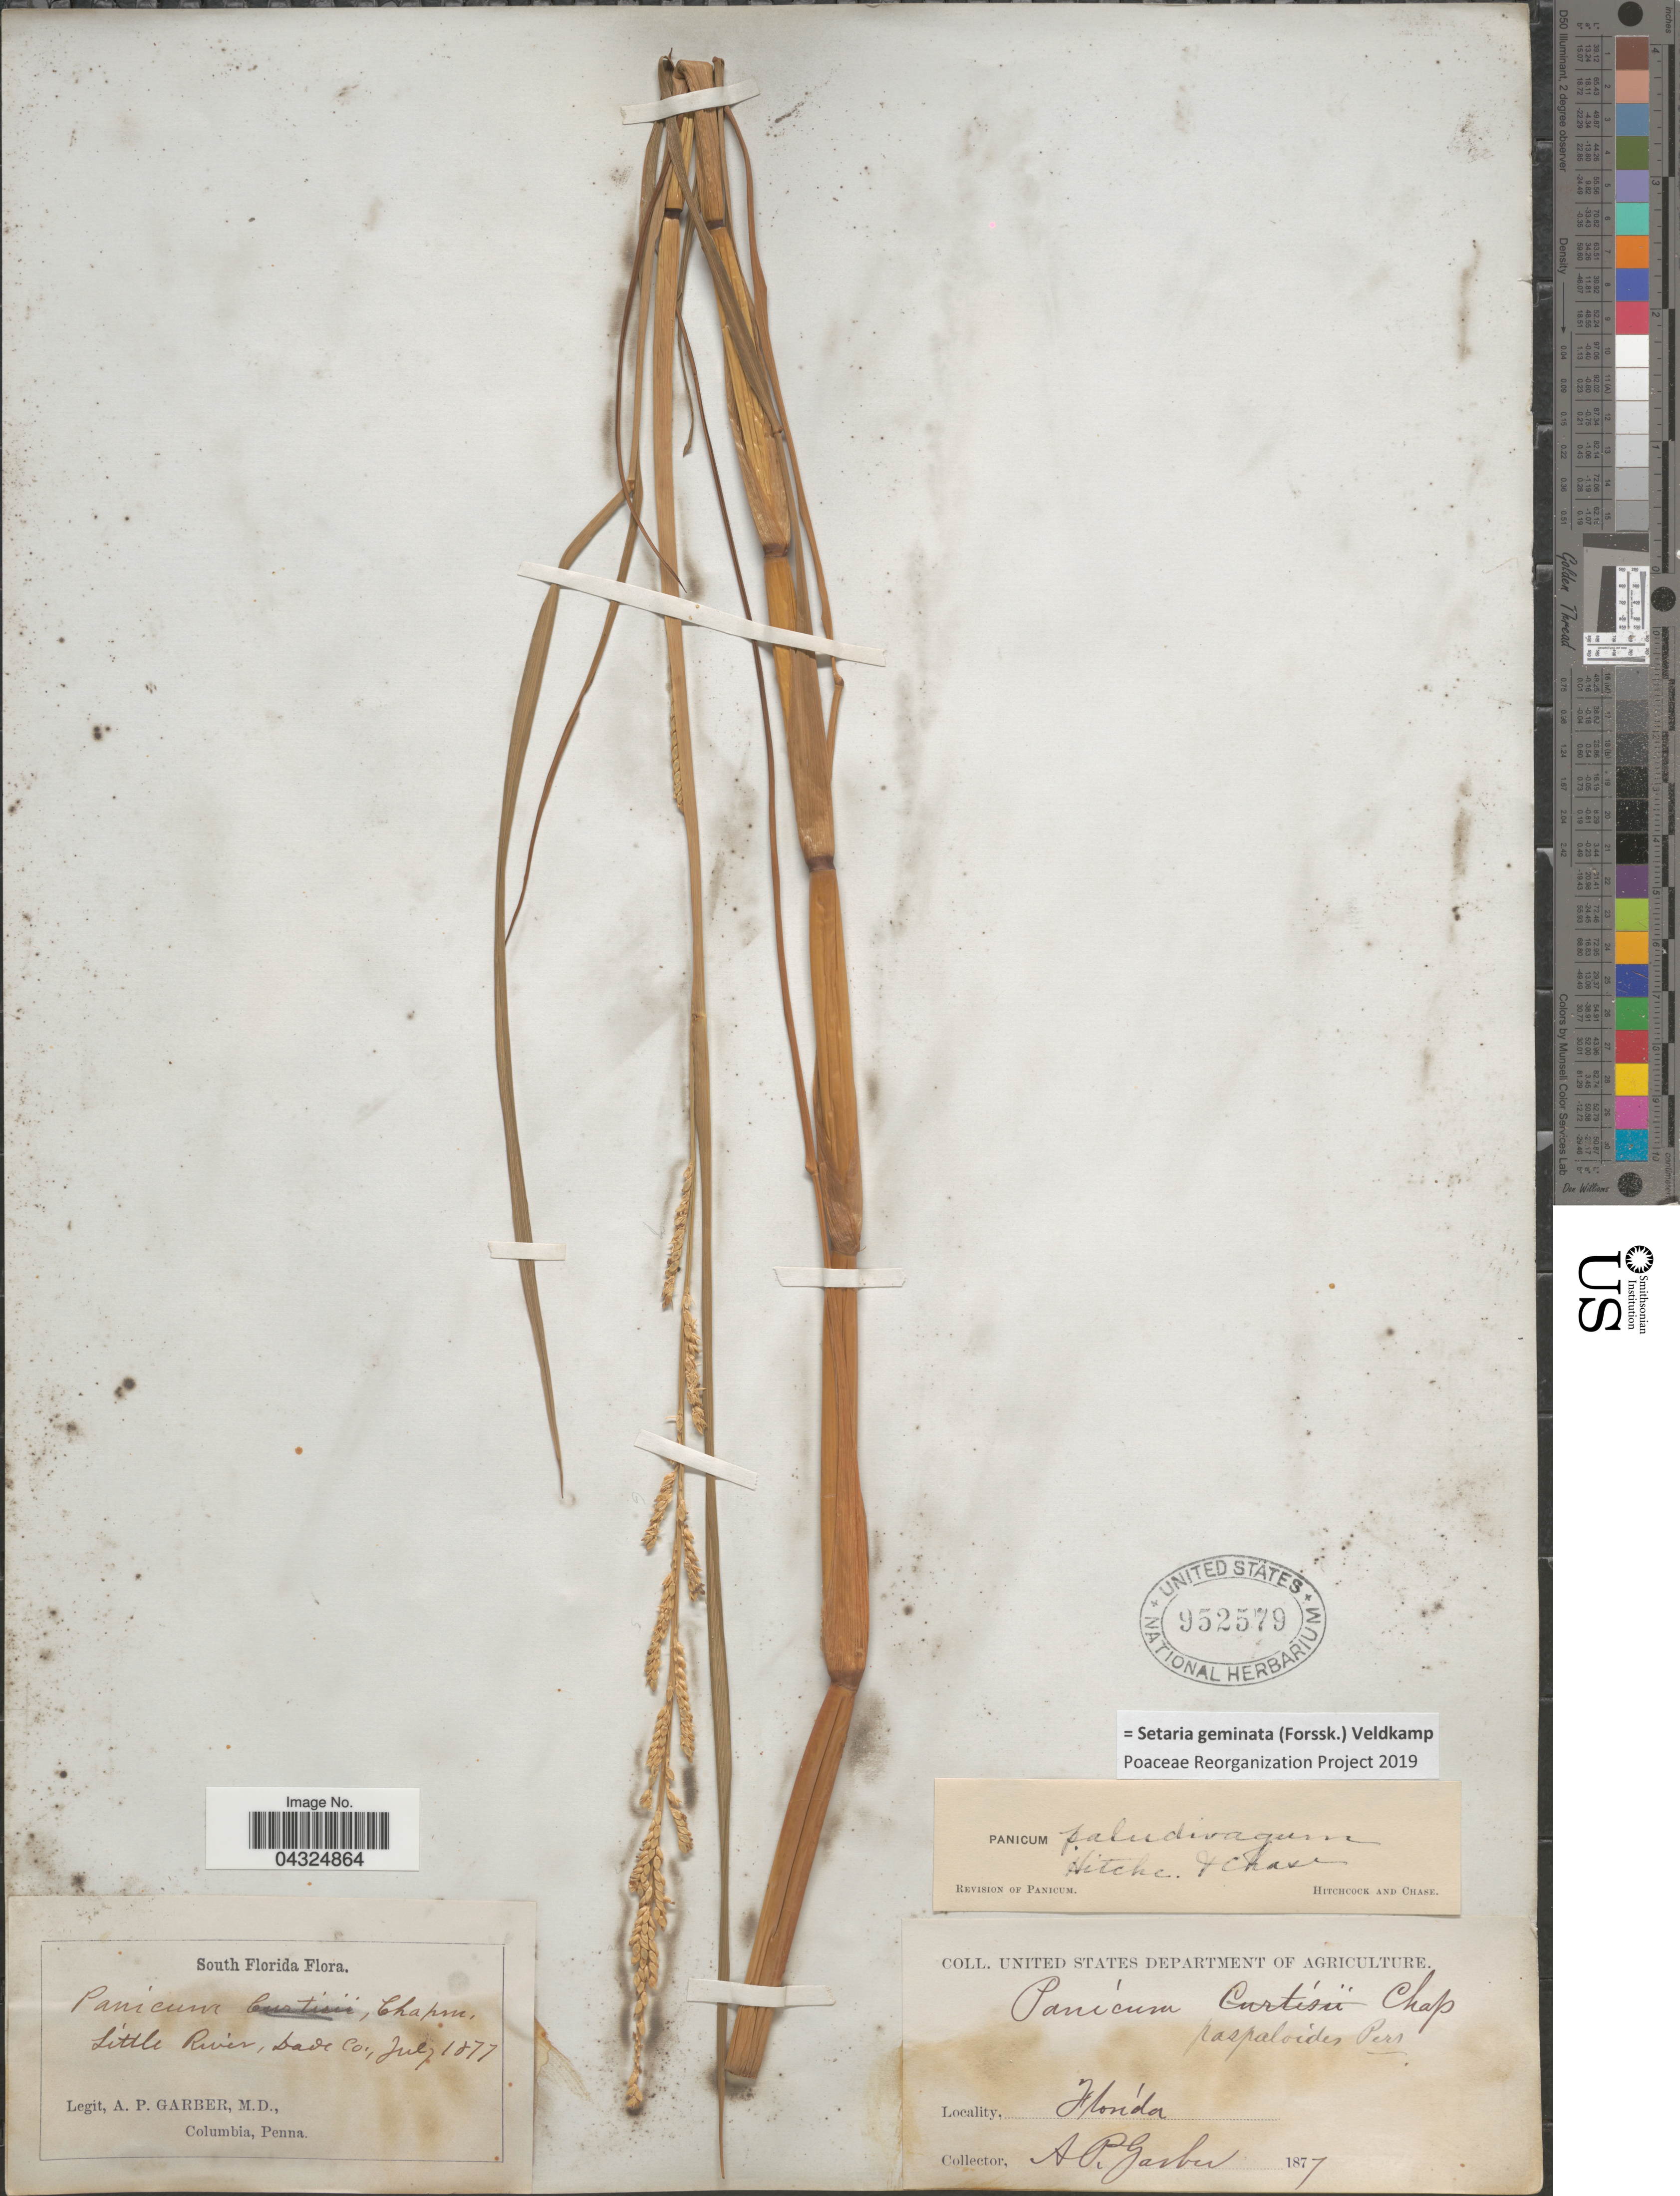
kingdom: Plantae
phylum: Tracheophyta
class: Liliopsida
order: Poales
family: Poaceae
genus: Setaria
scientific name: Setaria geminata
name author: (Forssk.) Veldkamp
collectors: A. P. Garber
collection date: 1877-07-07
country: United States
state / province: Florida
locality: South Florida. Little River, Dave Co.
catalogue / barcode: US 952579